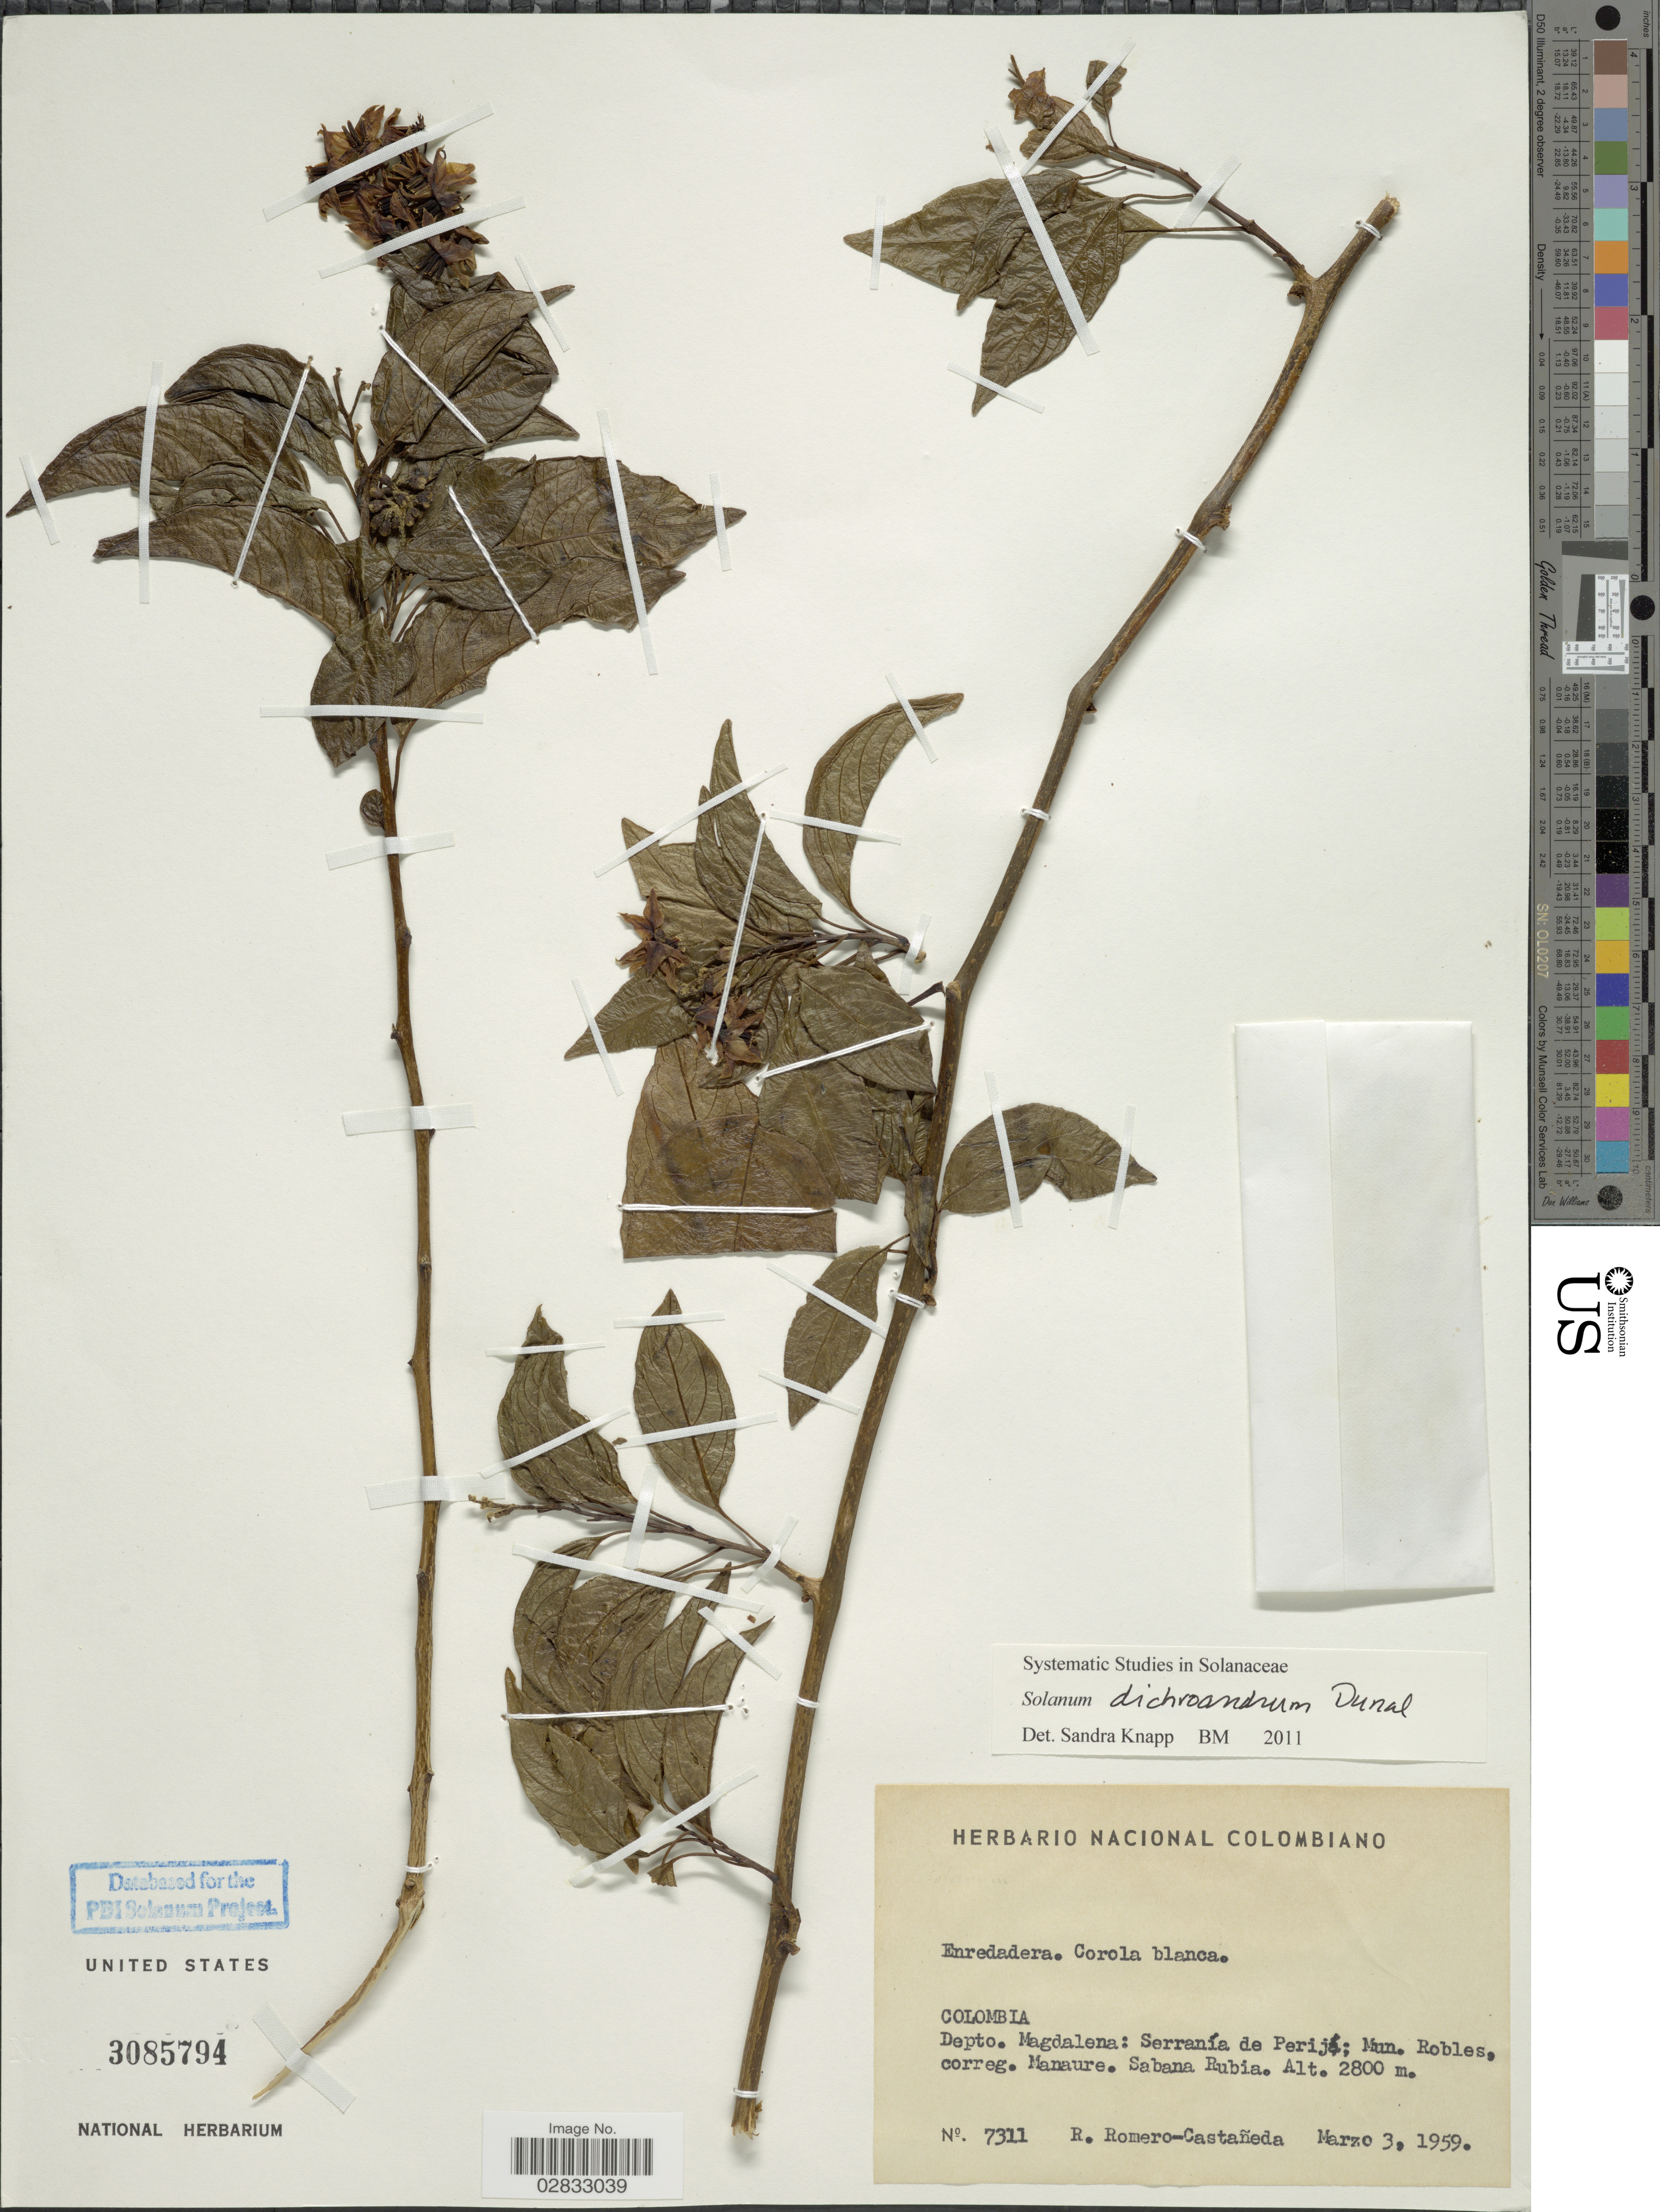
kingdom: Plantae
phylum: Tracheophyta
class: Magnoliopsida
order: Solanales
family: Solanaceae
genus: Solanum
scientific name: Solanum dichroandrum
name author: Dunal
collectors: R. Romero Castañeda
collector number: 7311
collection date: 1959-03-03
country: Colombia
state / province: Magdalena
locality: Depto. Magdalena: Serranía de Perijá: Mun. Robles correg. Manaure. Sabana Rubia.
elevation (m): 2800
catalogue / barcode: US 3085794